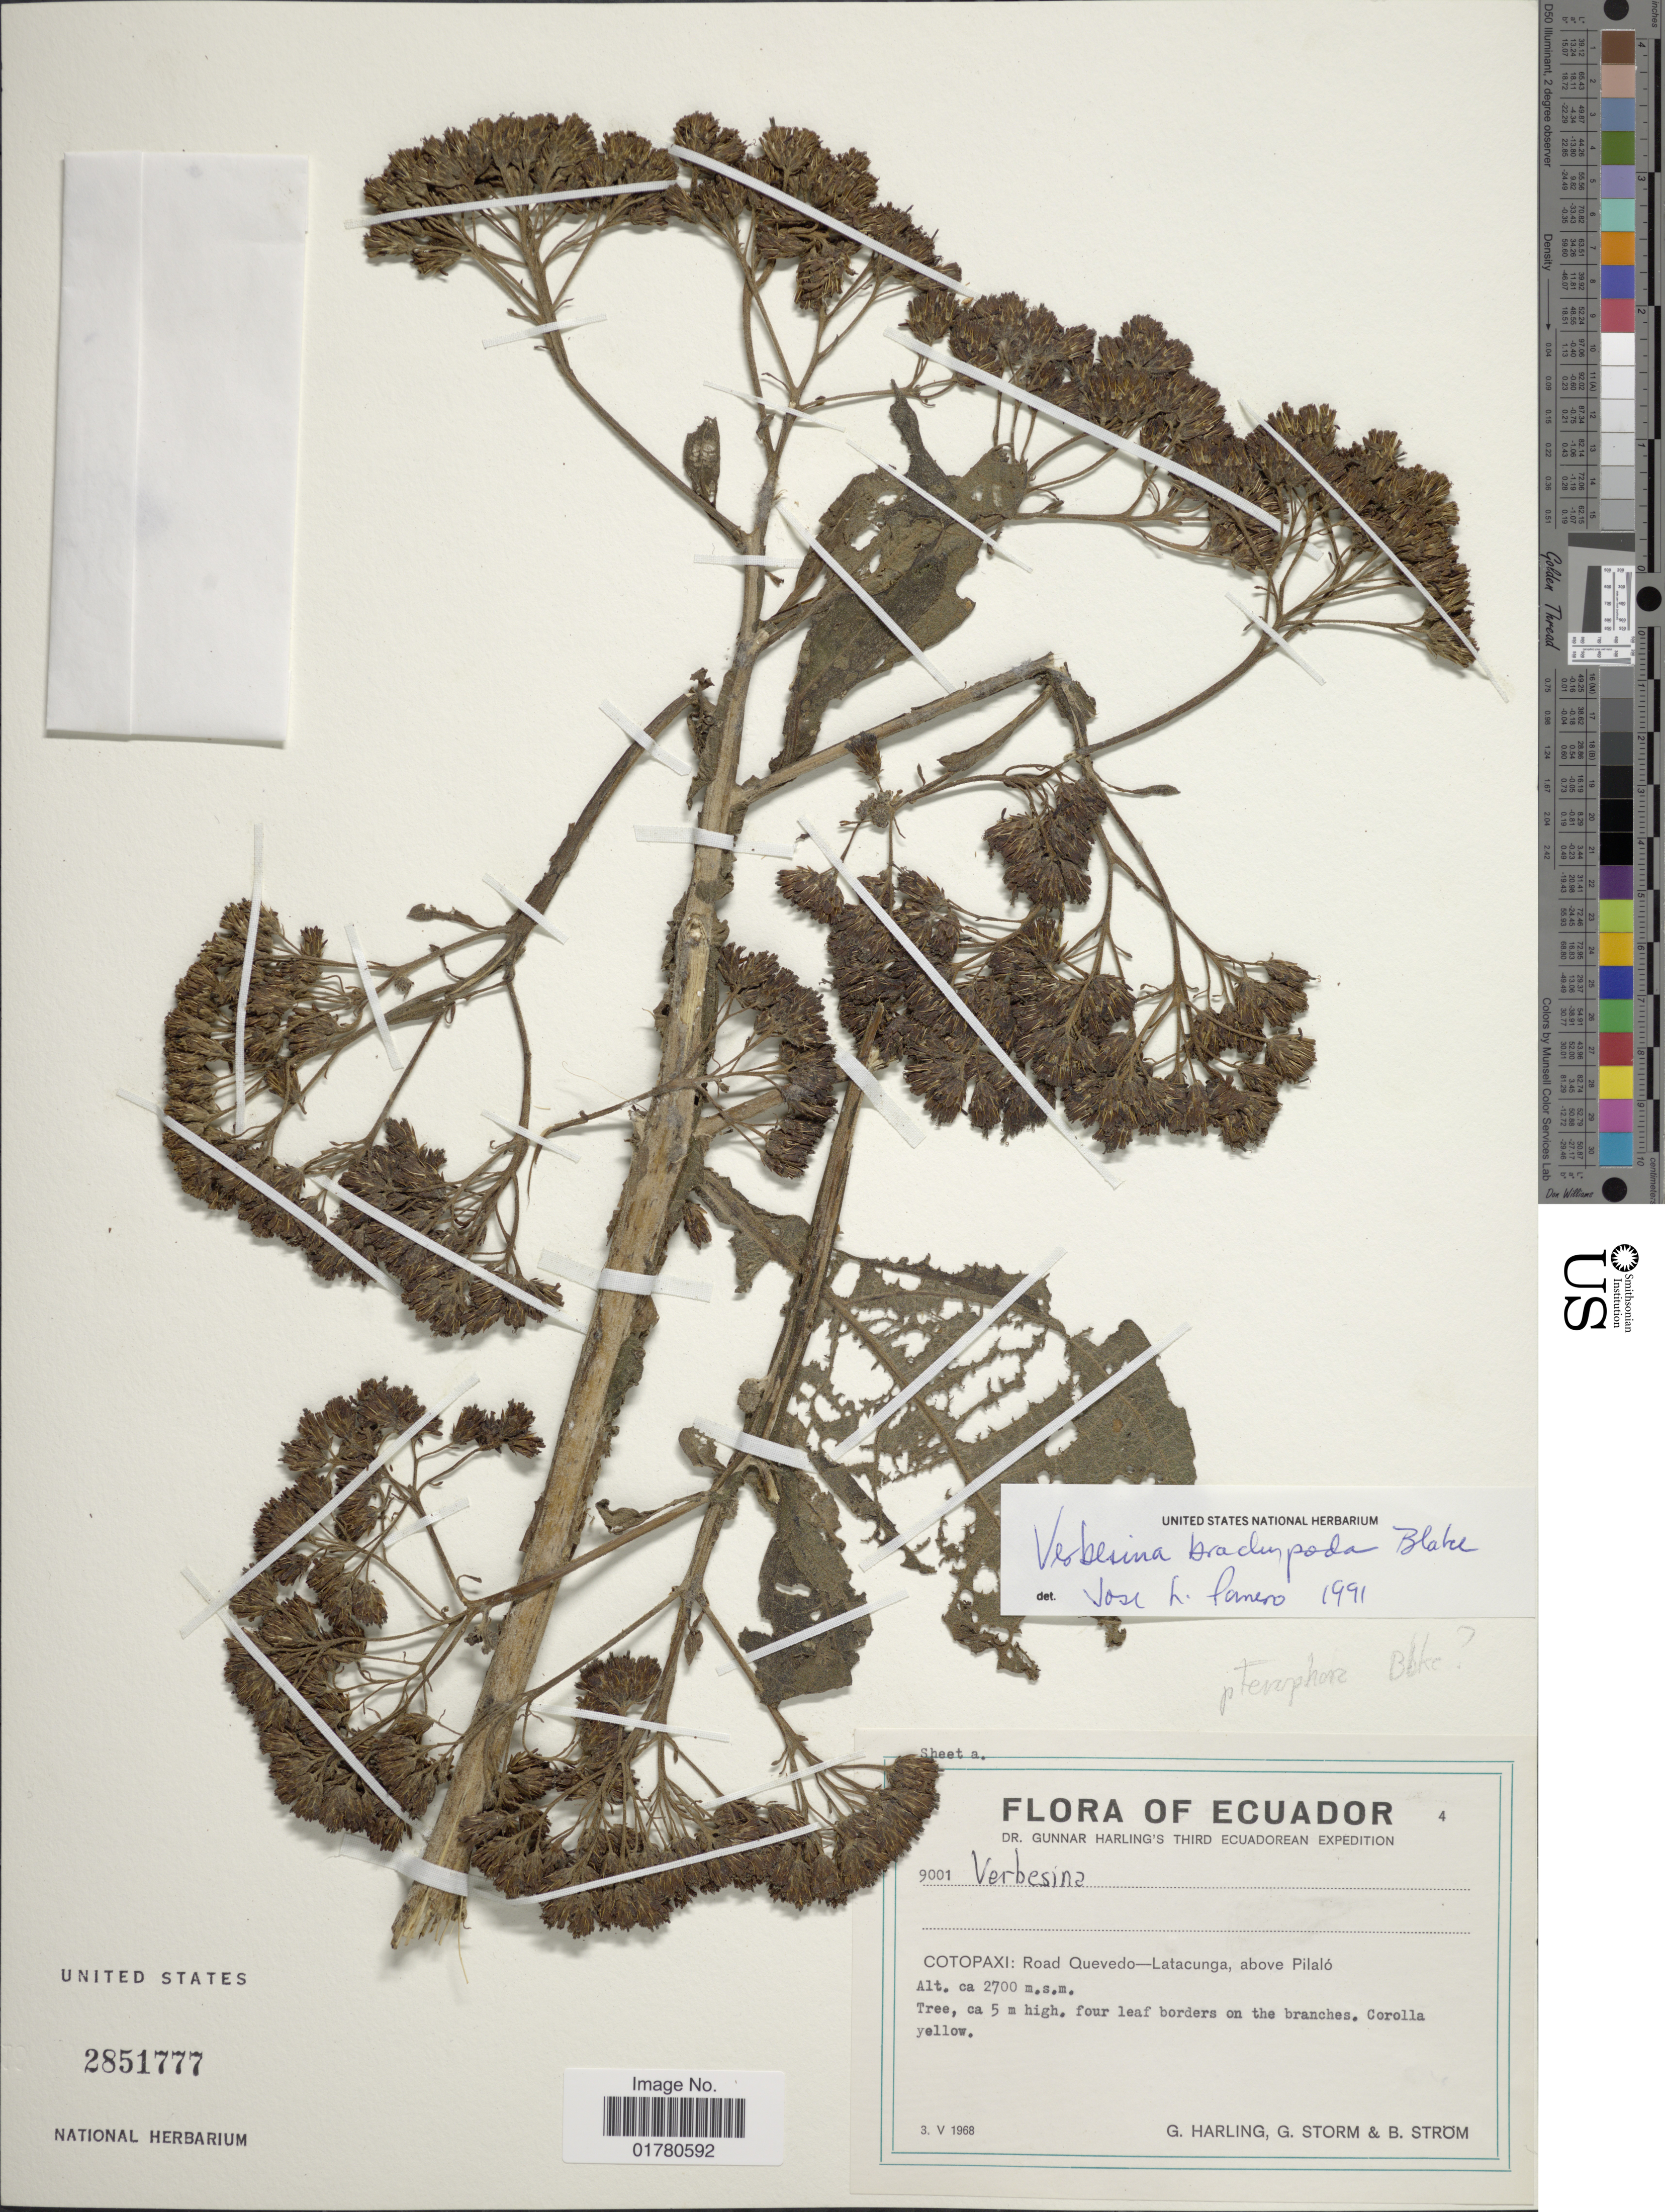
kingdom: Plantae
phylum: Tracheophyta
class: Magnoliopsida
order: Asterales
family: Asteraceae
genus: Verbesina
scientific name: Verbesina brachypoda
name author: S.F. Blake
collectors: G. Harling, G. Storm & B. Ström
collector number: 9001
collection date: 1968-05-03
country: Ecuador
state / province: Cotopaxi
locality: Road Quevedo-Latacunga, above Pilaló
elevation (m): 2700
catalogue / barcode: US 2851777